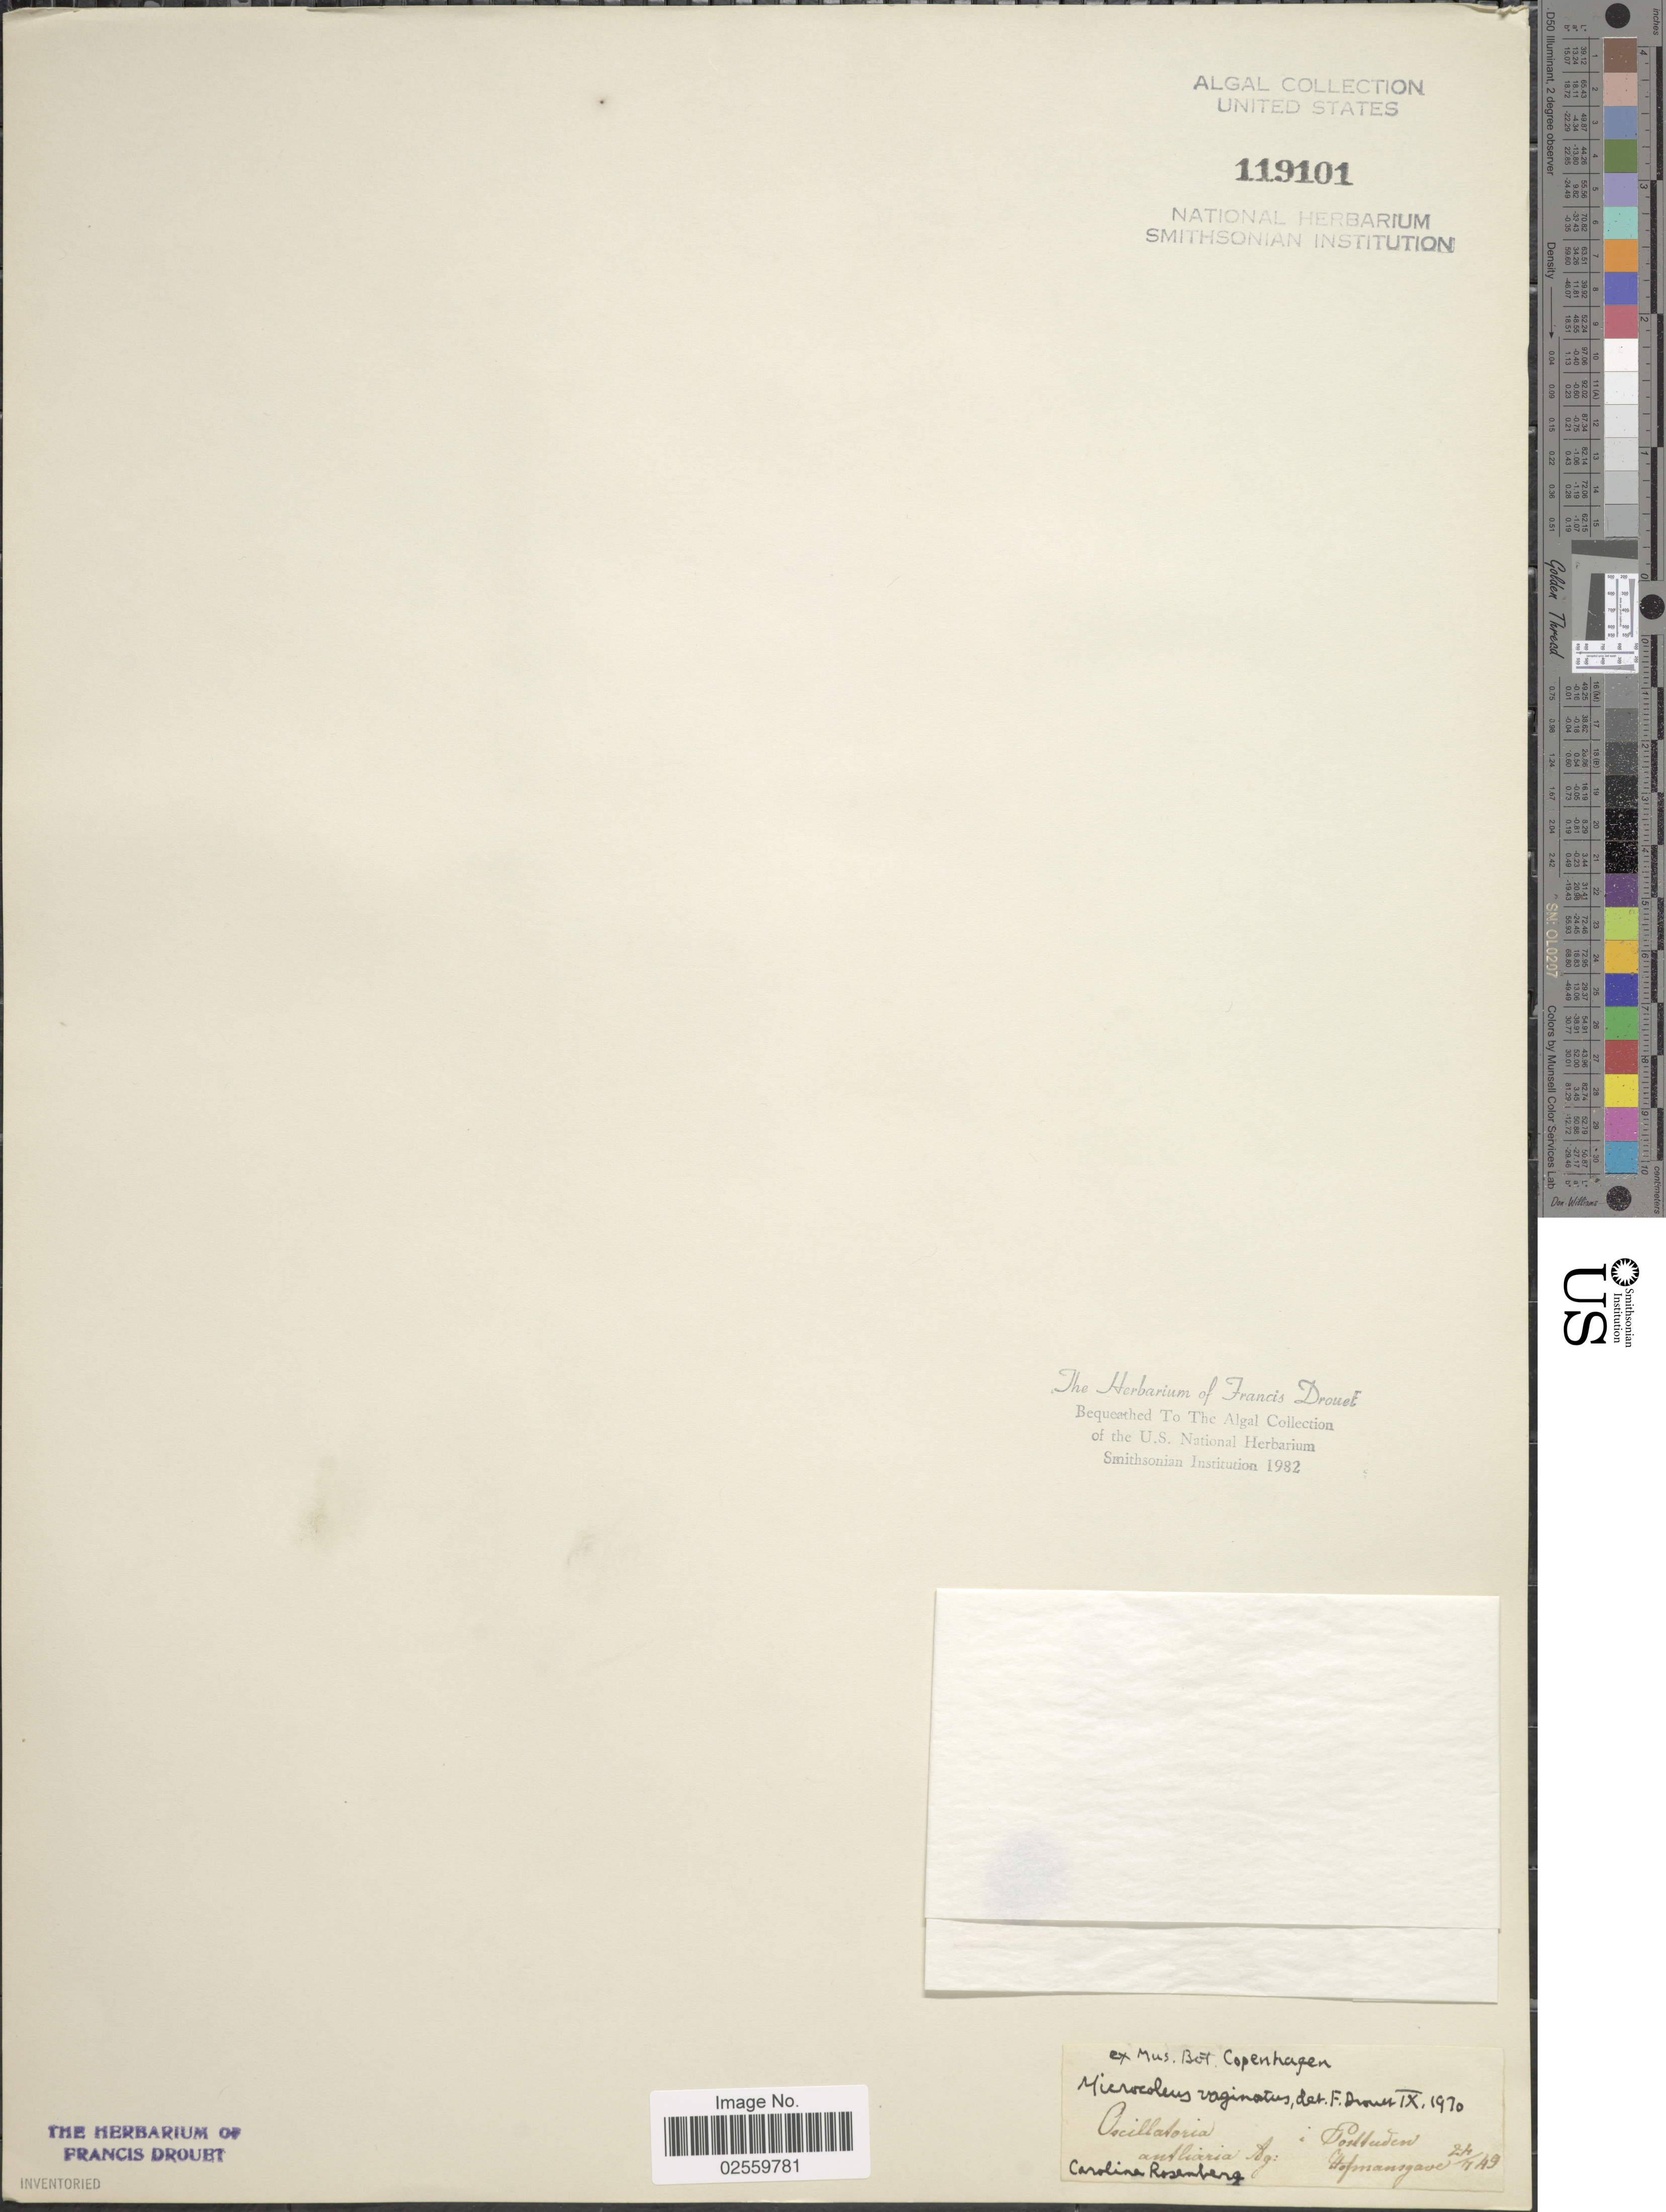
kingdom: Bacteria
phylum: Cyanobacteria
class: Cyanobacteriia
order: Cyanobacteriales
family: Microcoleaceae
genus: Microcoleus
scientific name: Microcoleus vaginatus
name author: (Vaucher) Gomont ex Gomont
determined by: Drouet, F. E.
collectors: C. Rosenberg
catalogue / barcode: US 119101